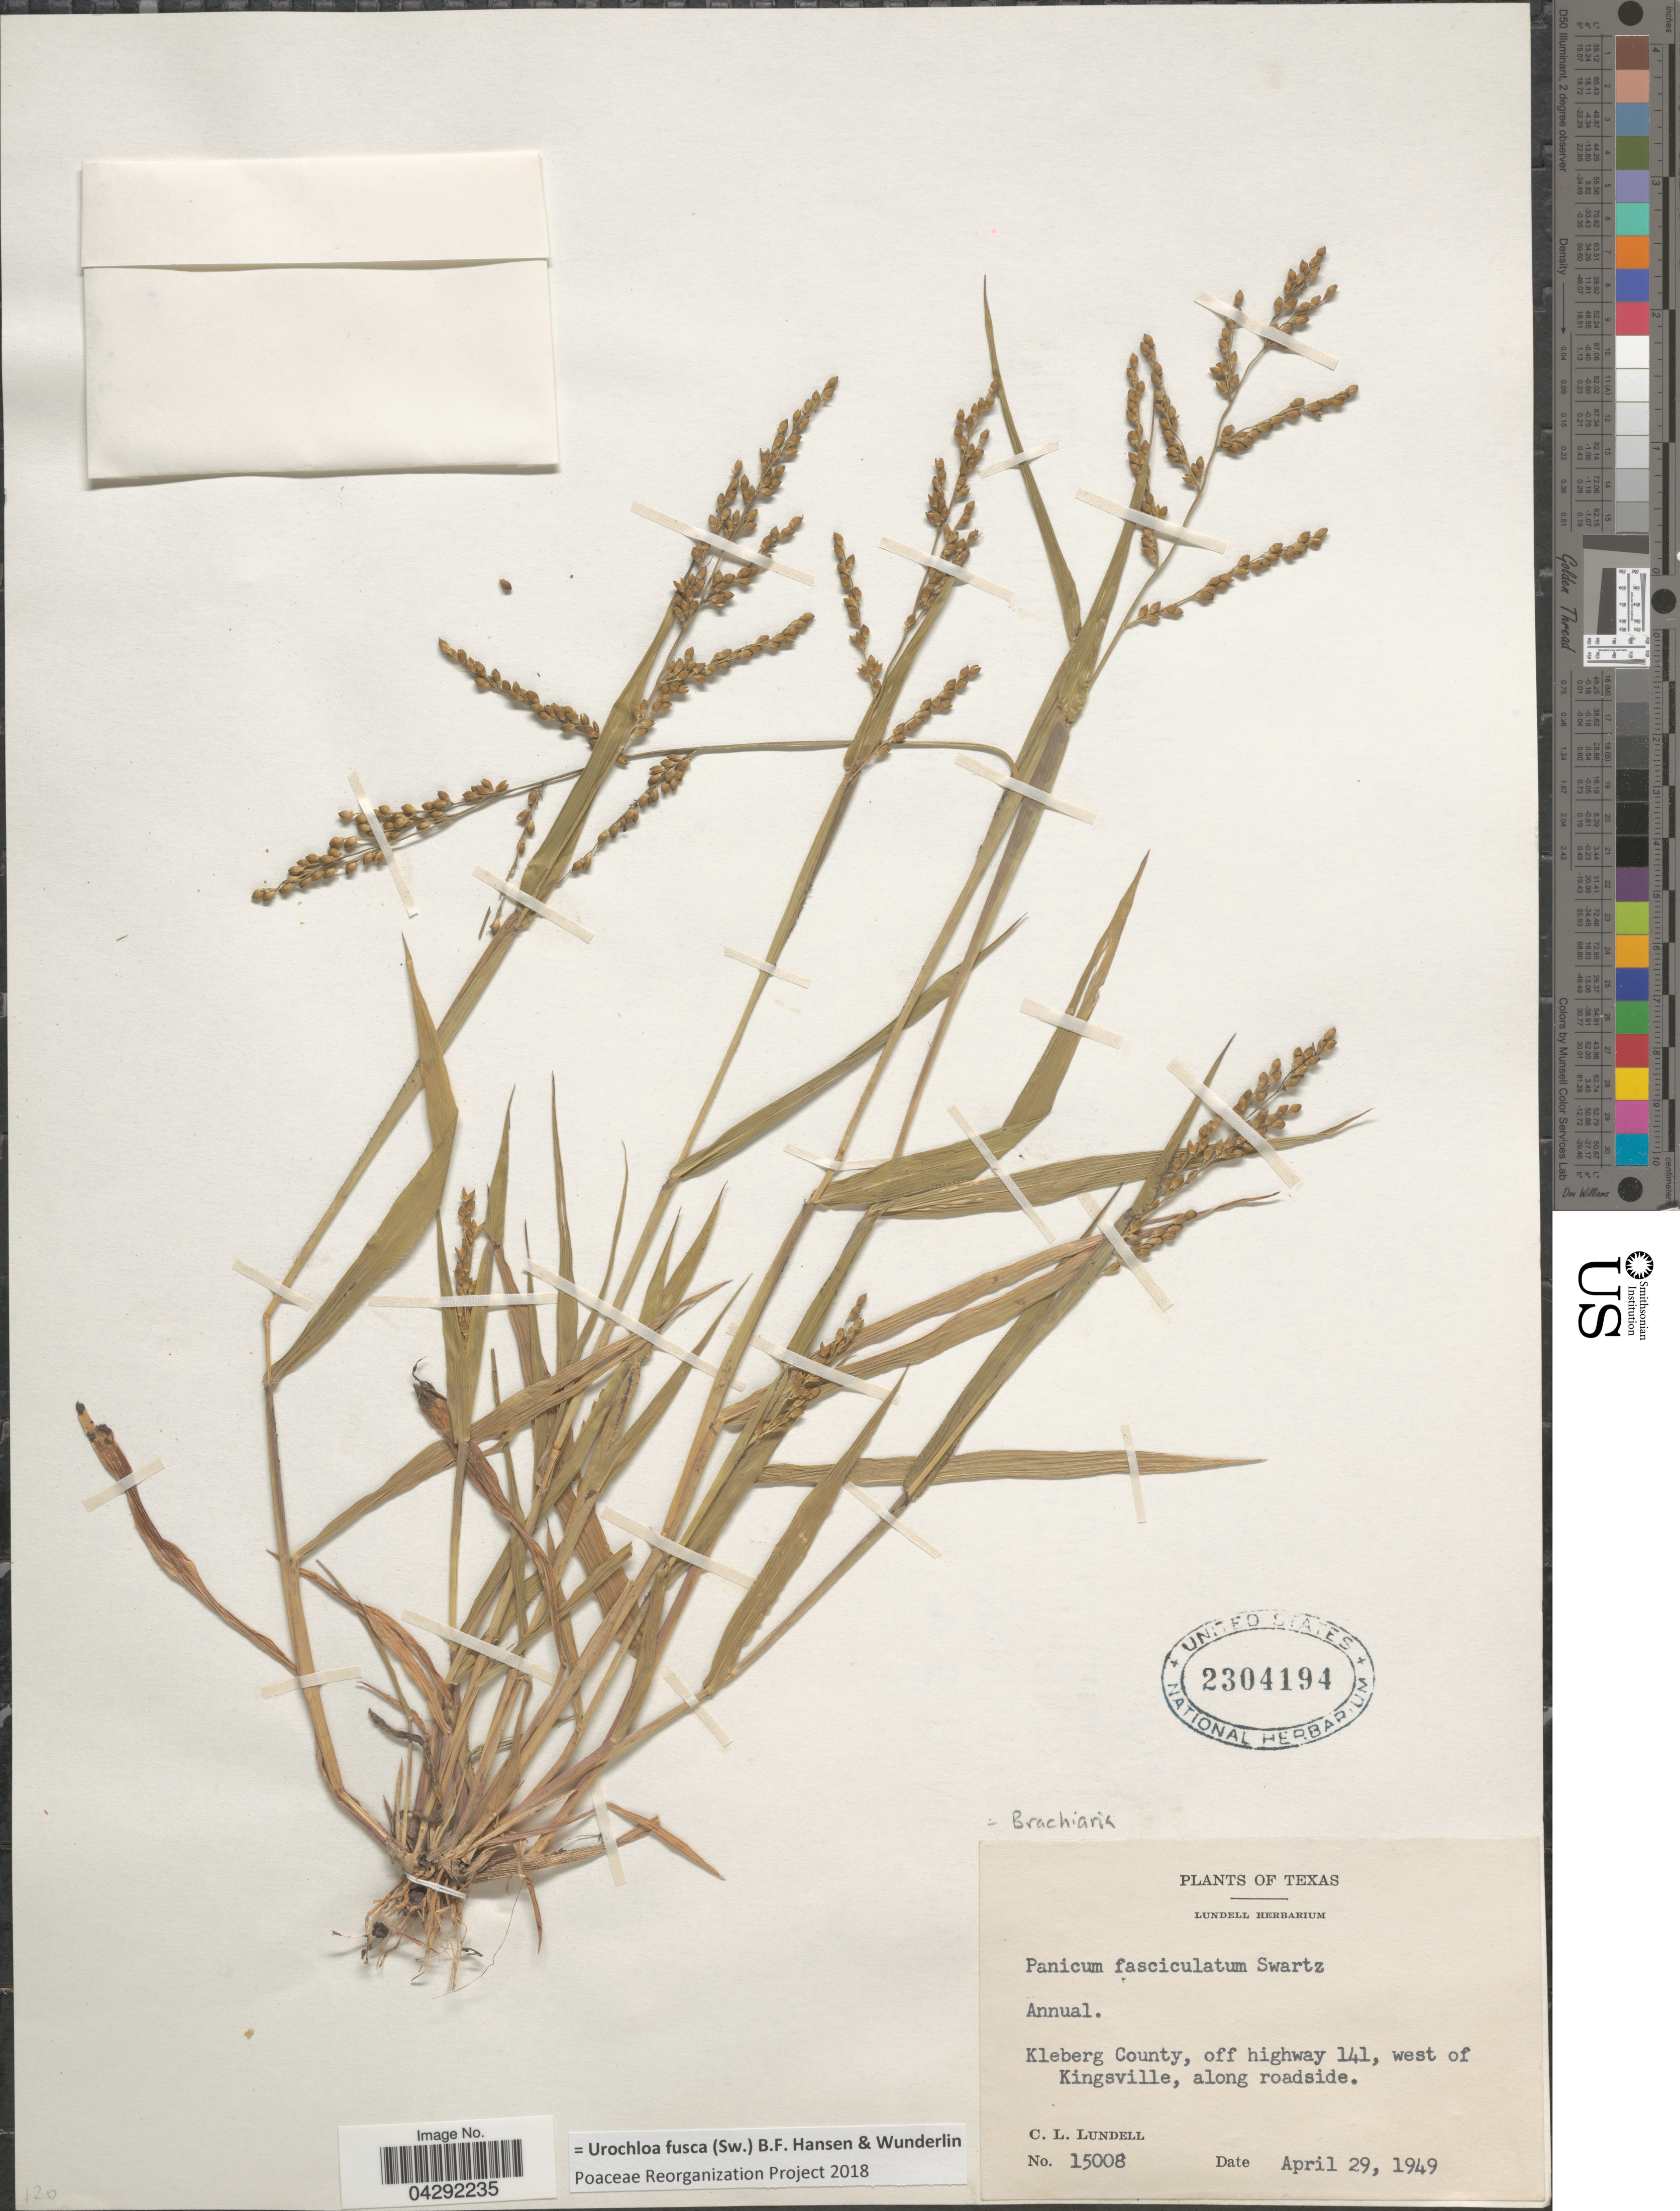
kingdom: Plantae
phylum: Tracheophyta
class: Liliopsida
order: Poales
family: Poaceae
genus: Urochloa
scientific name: Urochloa fusca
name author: (Sw.) B.F. Hansen & Wunderlin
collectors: C. L. Lundell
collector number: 15008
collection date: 1949-04-29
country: United States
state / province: Texas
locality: Kleberg County, off highway 141, west of Kingsville, along roadside.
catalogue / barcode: US 2304194